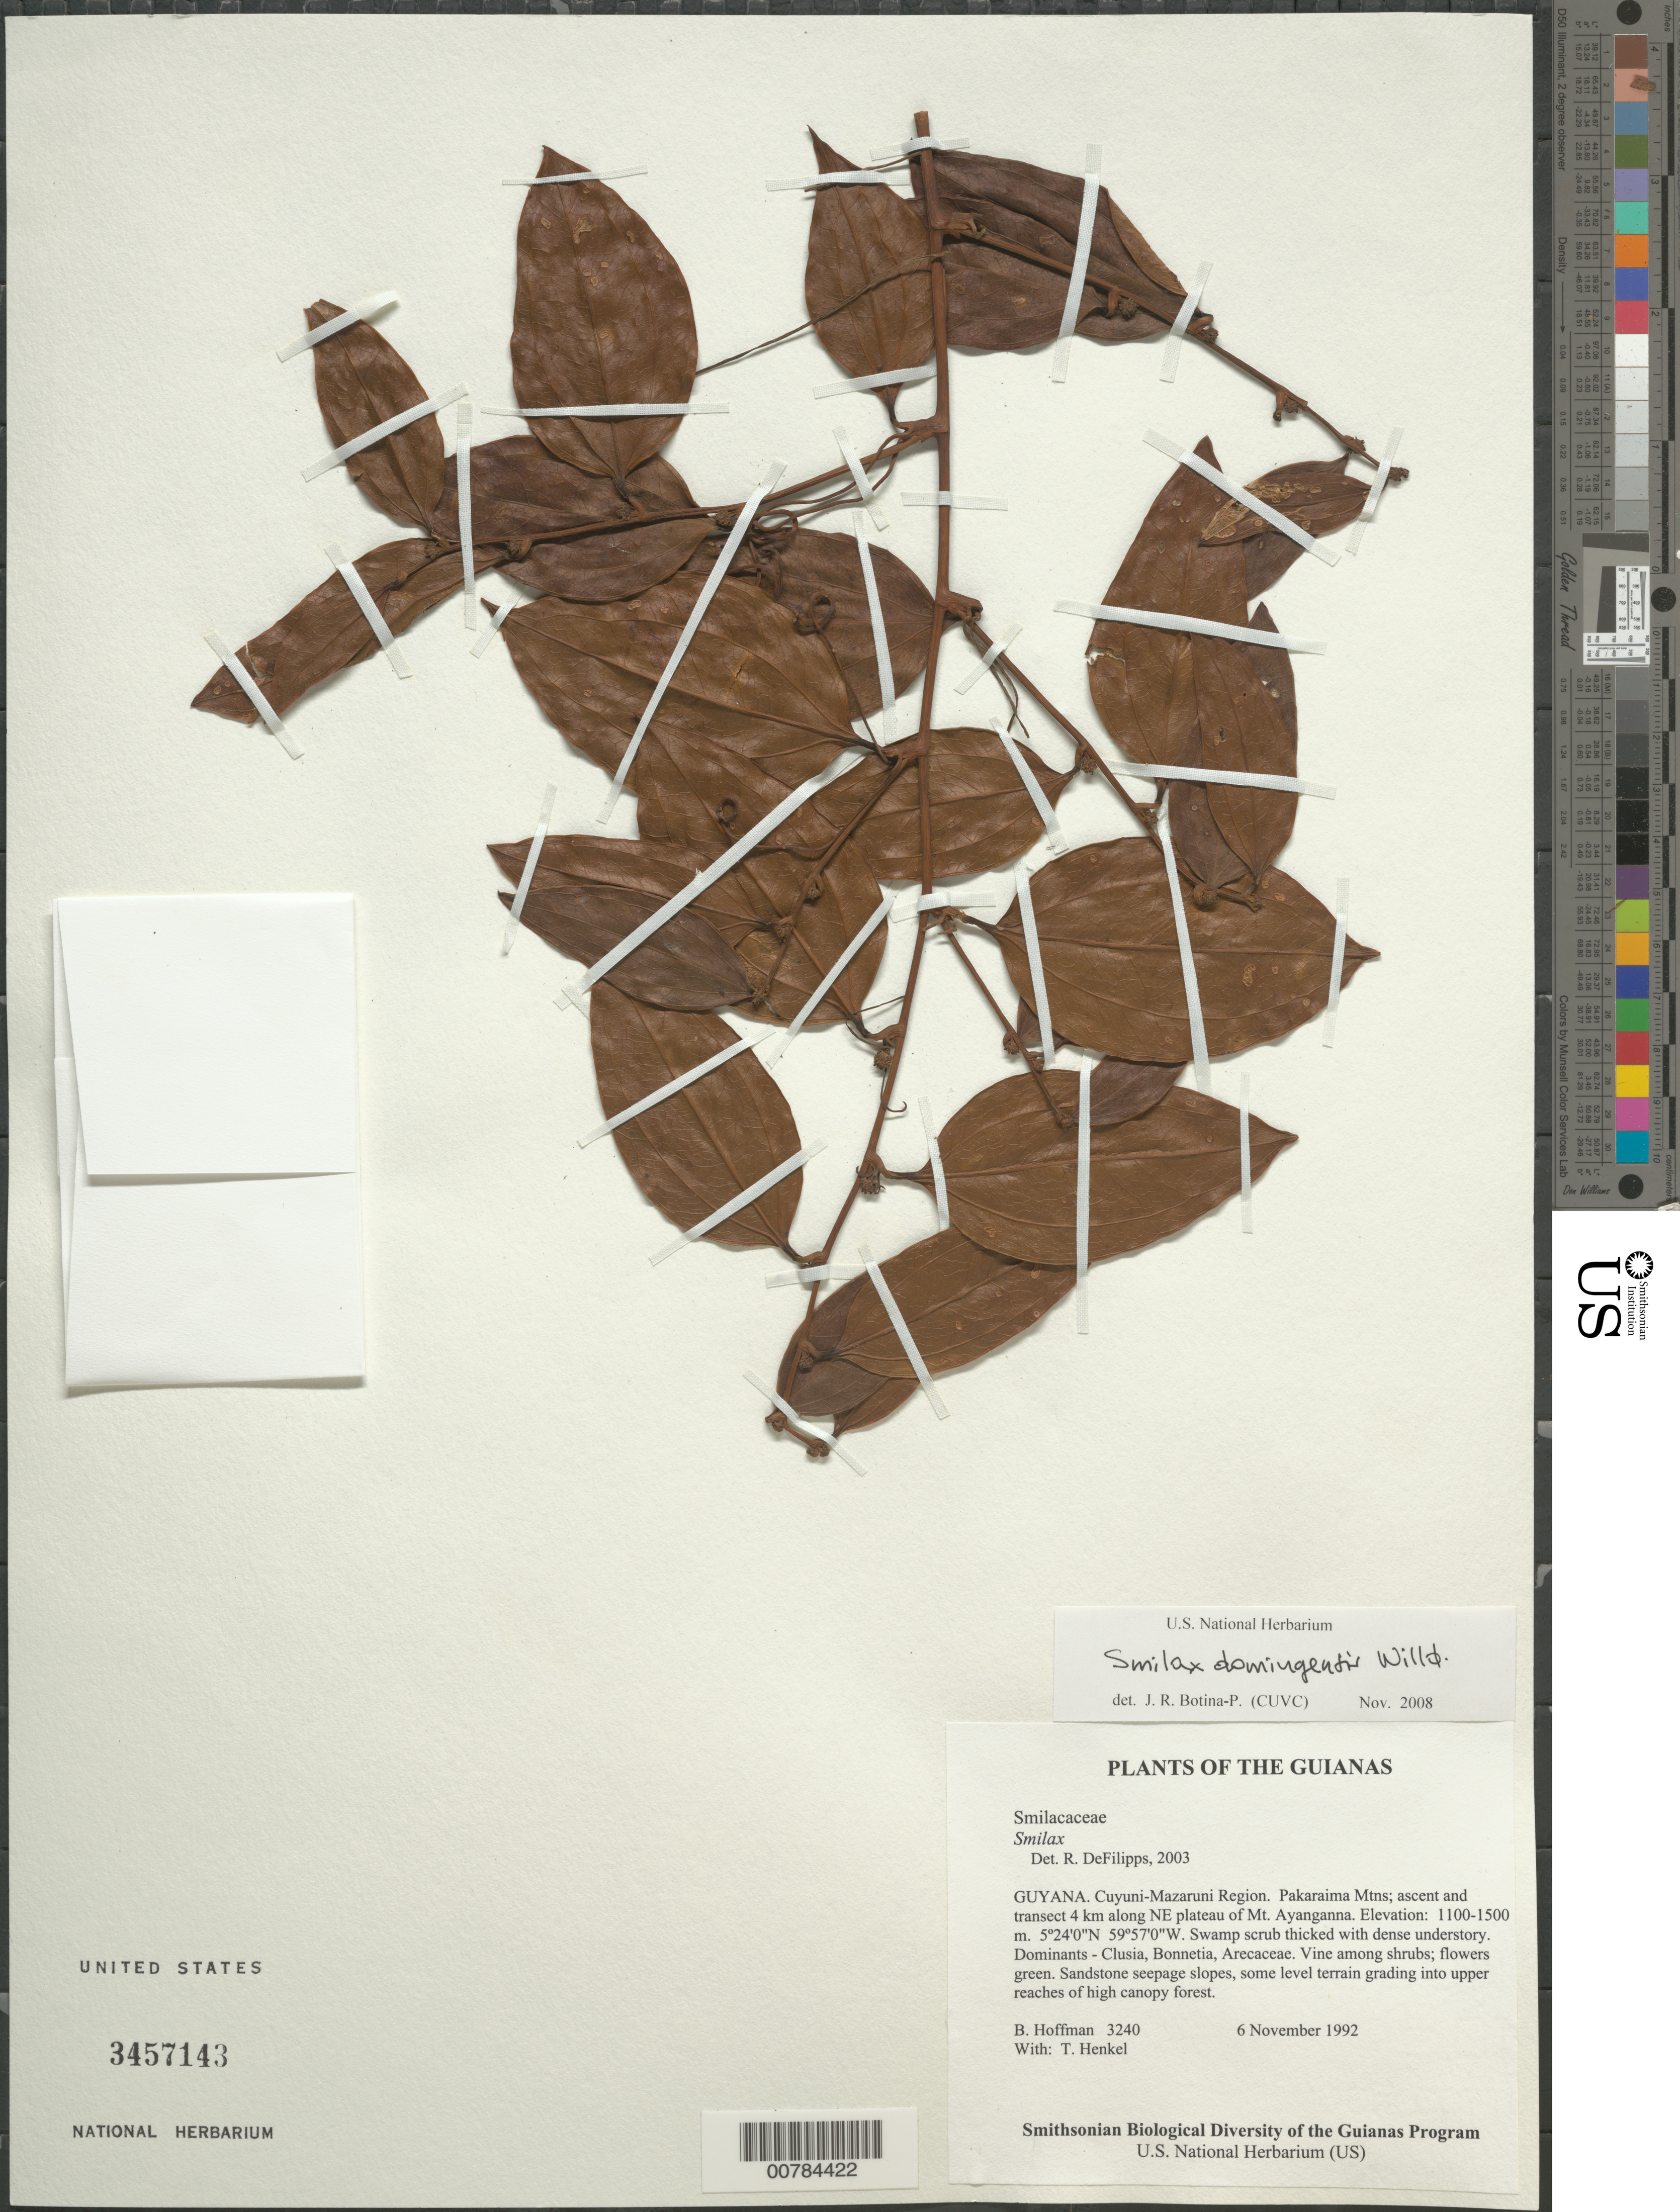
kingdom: Plantae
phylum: Tracheophyta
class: Liliopsida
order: Liliales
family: Smilacaceae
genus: Smilax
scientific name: Smilax domingensis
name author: Willd.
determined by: Botina-P., J. R.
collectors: B. Hoffman & T. Henkel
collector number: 3240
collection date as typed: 6 November 1992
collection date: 1992-11-06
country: Guyana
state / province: Cuyuni-Mazaruni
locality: Pakaraima Mountains; ascent and transect 4 km along NE plateau of Mt. Ayanganna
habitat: Swamp scrub thicked with dense understory. Dominants - Clusia, Bonnetia, Arecaceae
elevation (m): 1100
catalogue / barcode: US 3457143